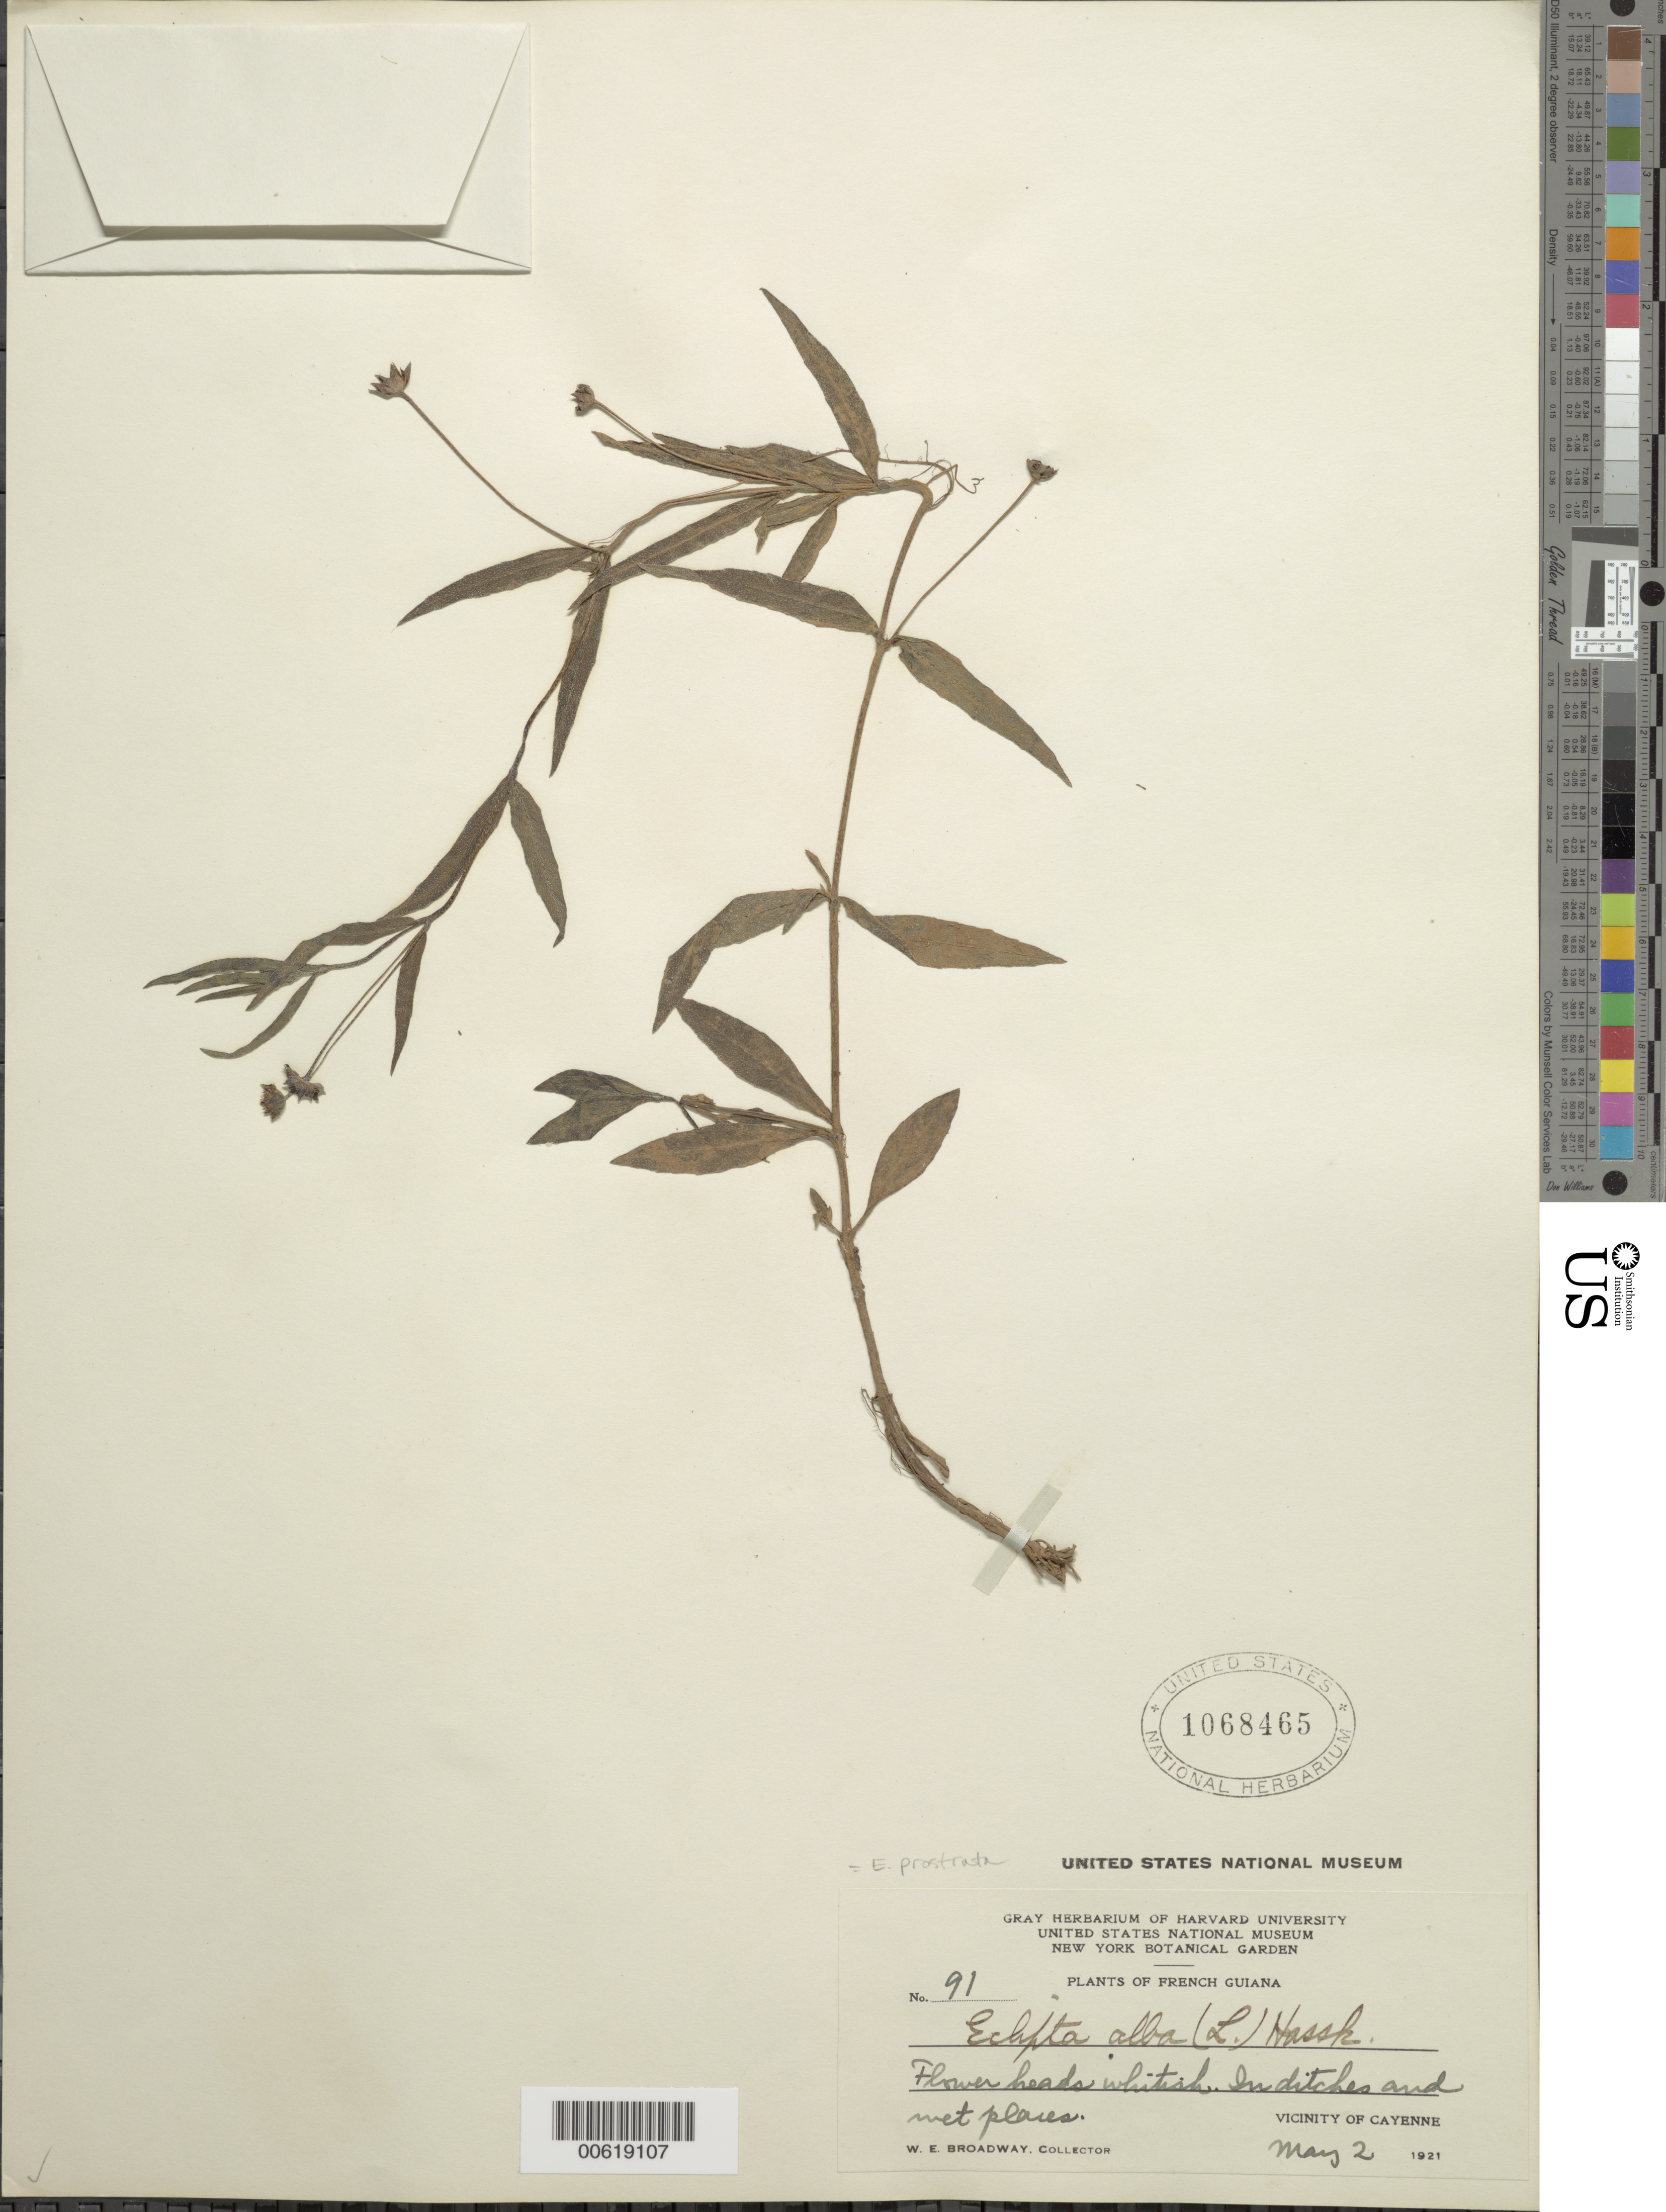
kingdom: Plantae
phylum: Tracheophyta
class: Magnoliopsida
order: Asterales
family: Asteraceae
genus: Eclipta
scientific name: Eclipta prostrata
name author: (L.) L.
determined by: Pruski, J. F.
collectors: W. E. Broadway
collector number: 91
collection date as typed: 2-May-21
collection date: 1921-05-02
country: French Guiana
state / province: Cayenne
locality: Cayenne, vic.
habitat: Ditches and wet places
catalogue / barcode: US 1068465